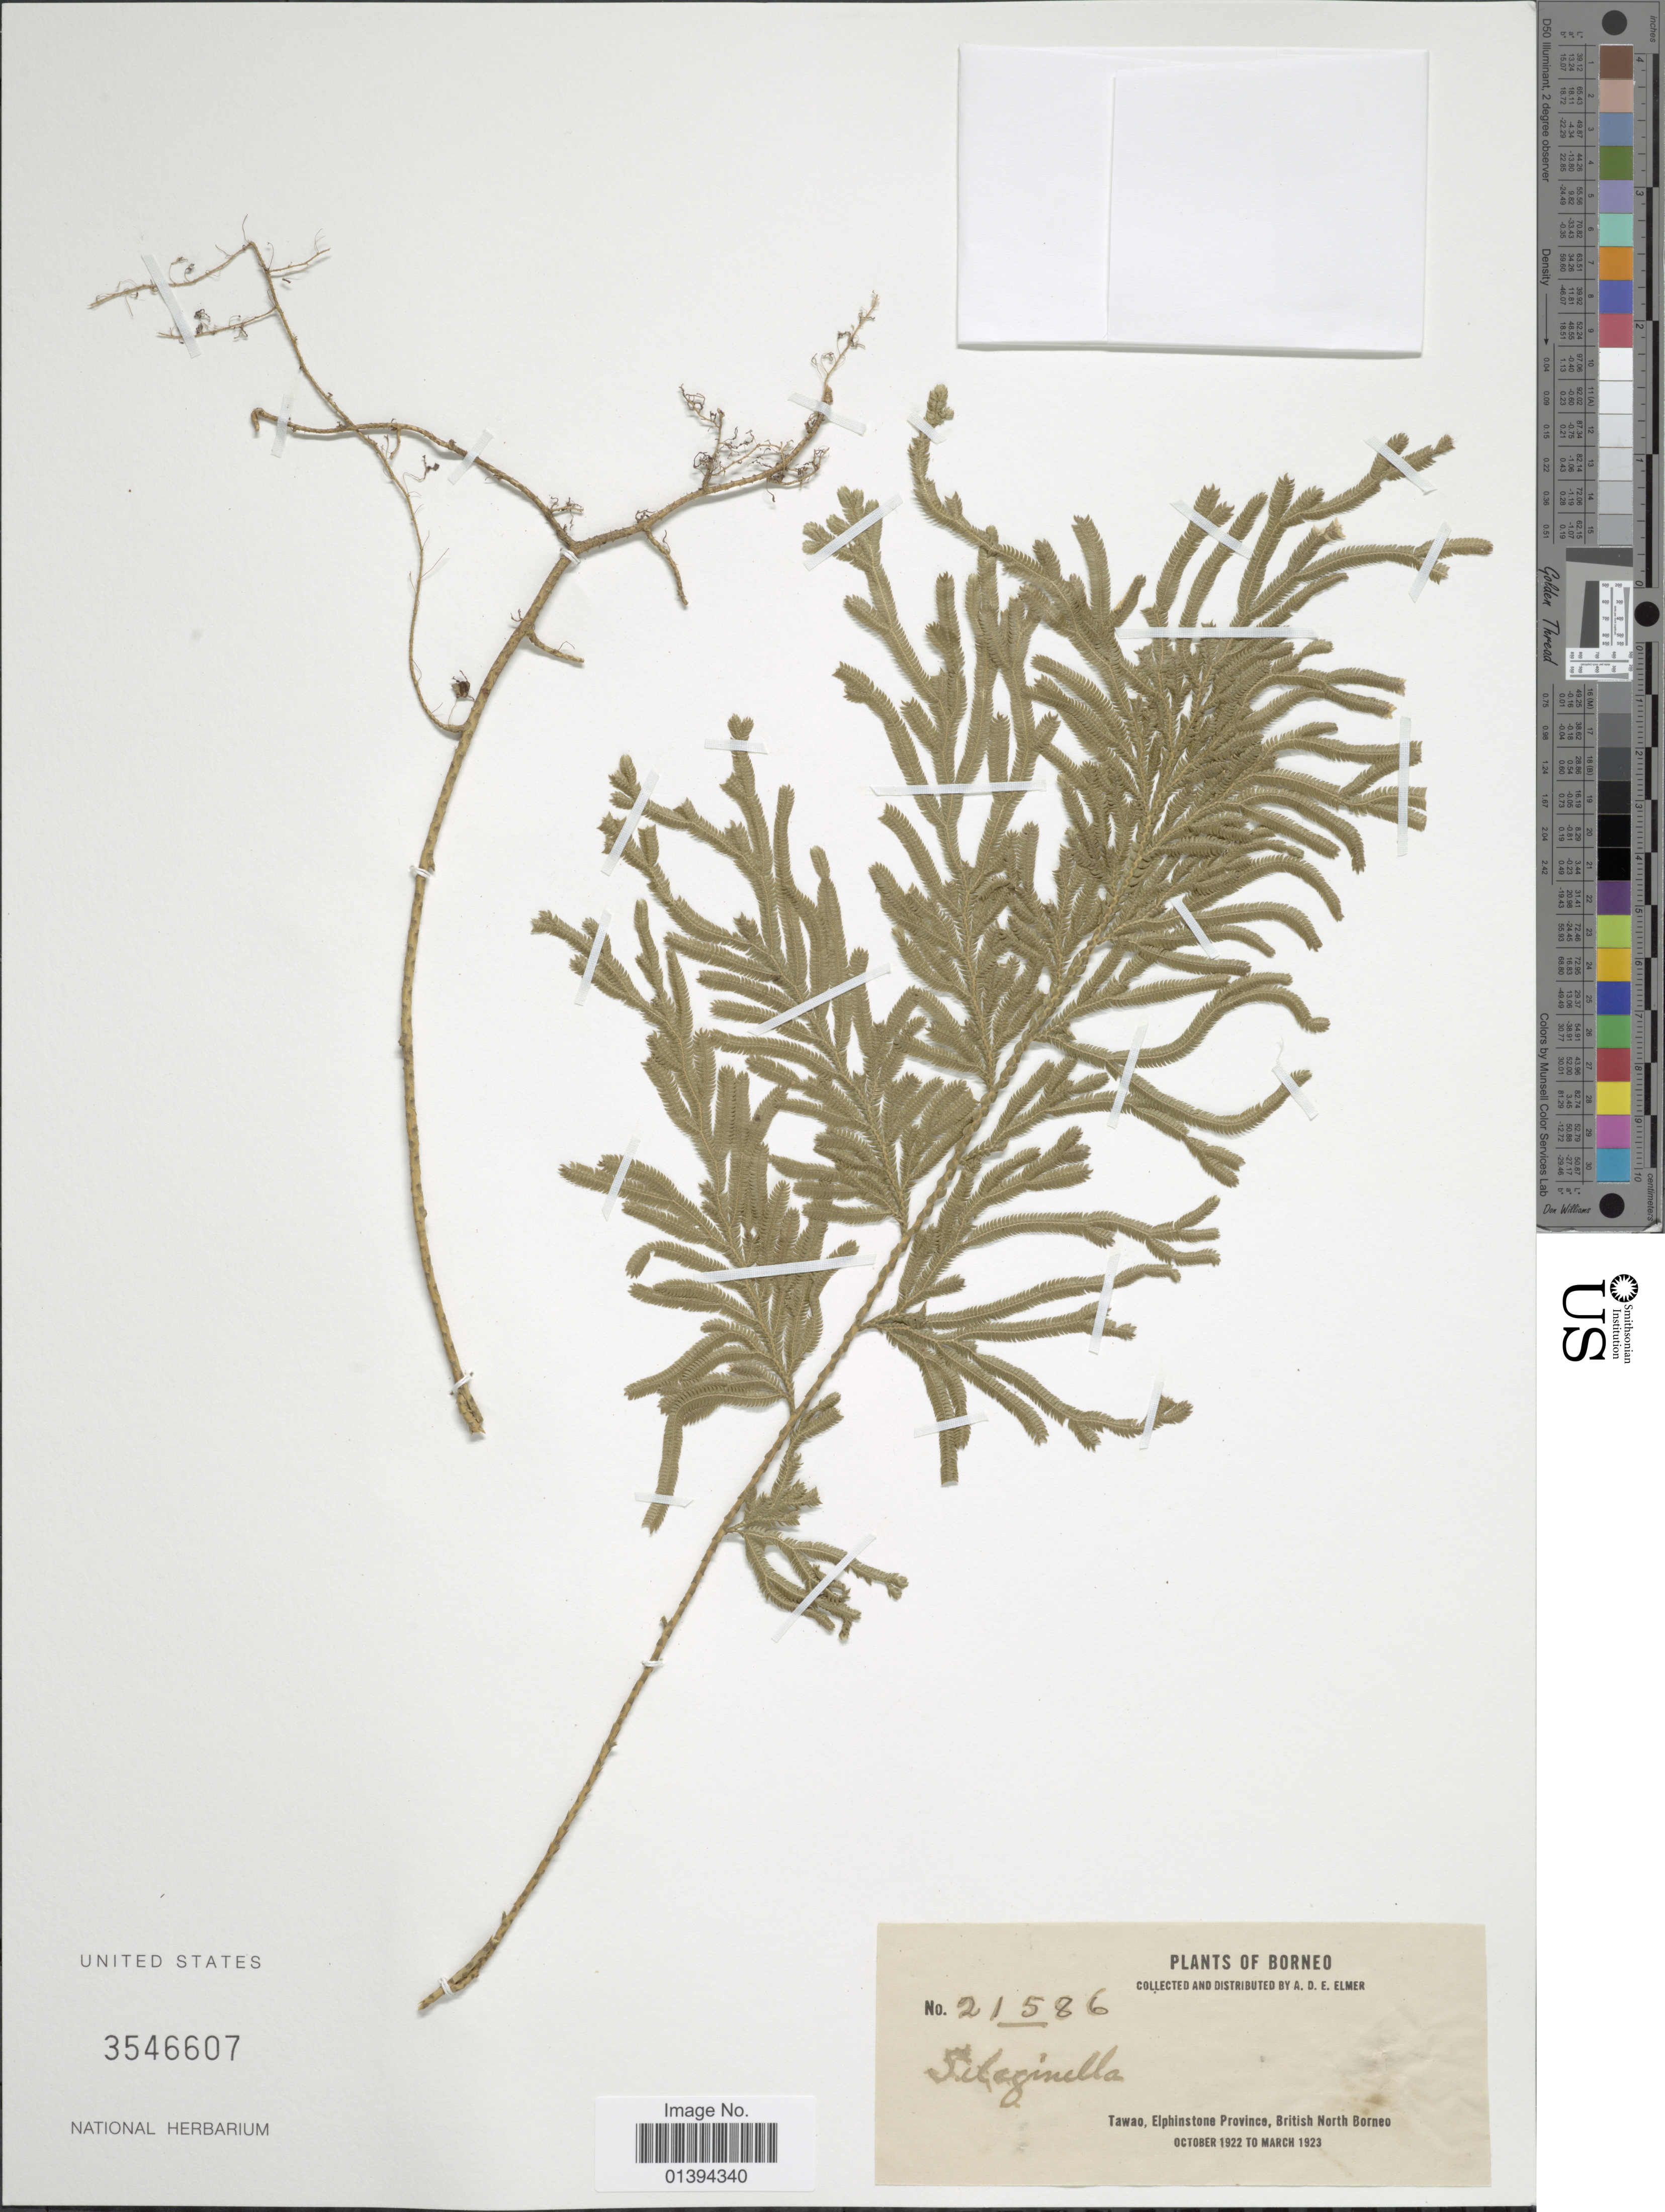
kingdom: Plantae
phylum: Tracheophyta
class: Lycopodiopsida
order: Selaginellales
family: Selaginellaceae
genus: Selaginella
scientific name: Selaginella sp.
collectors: A. D. E. Elmer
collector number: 21586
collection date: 1922-10/1923-03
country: Malaysia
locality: Borneo, Tawao, Elphinstone Province, British North Borneo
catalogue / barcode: US 3546607